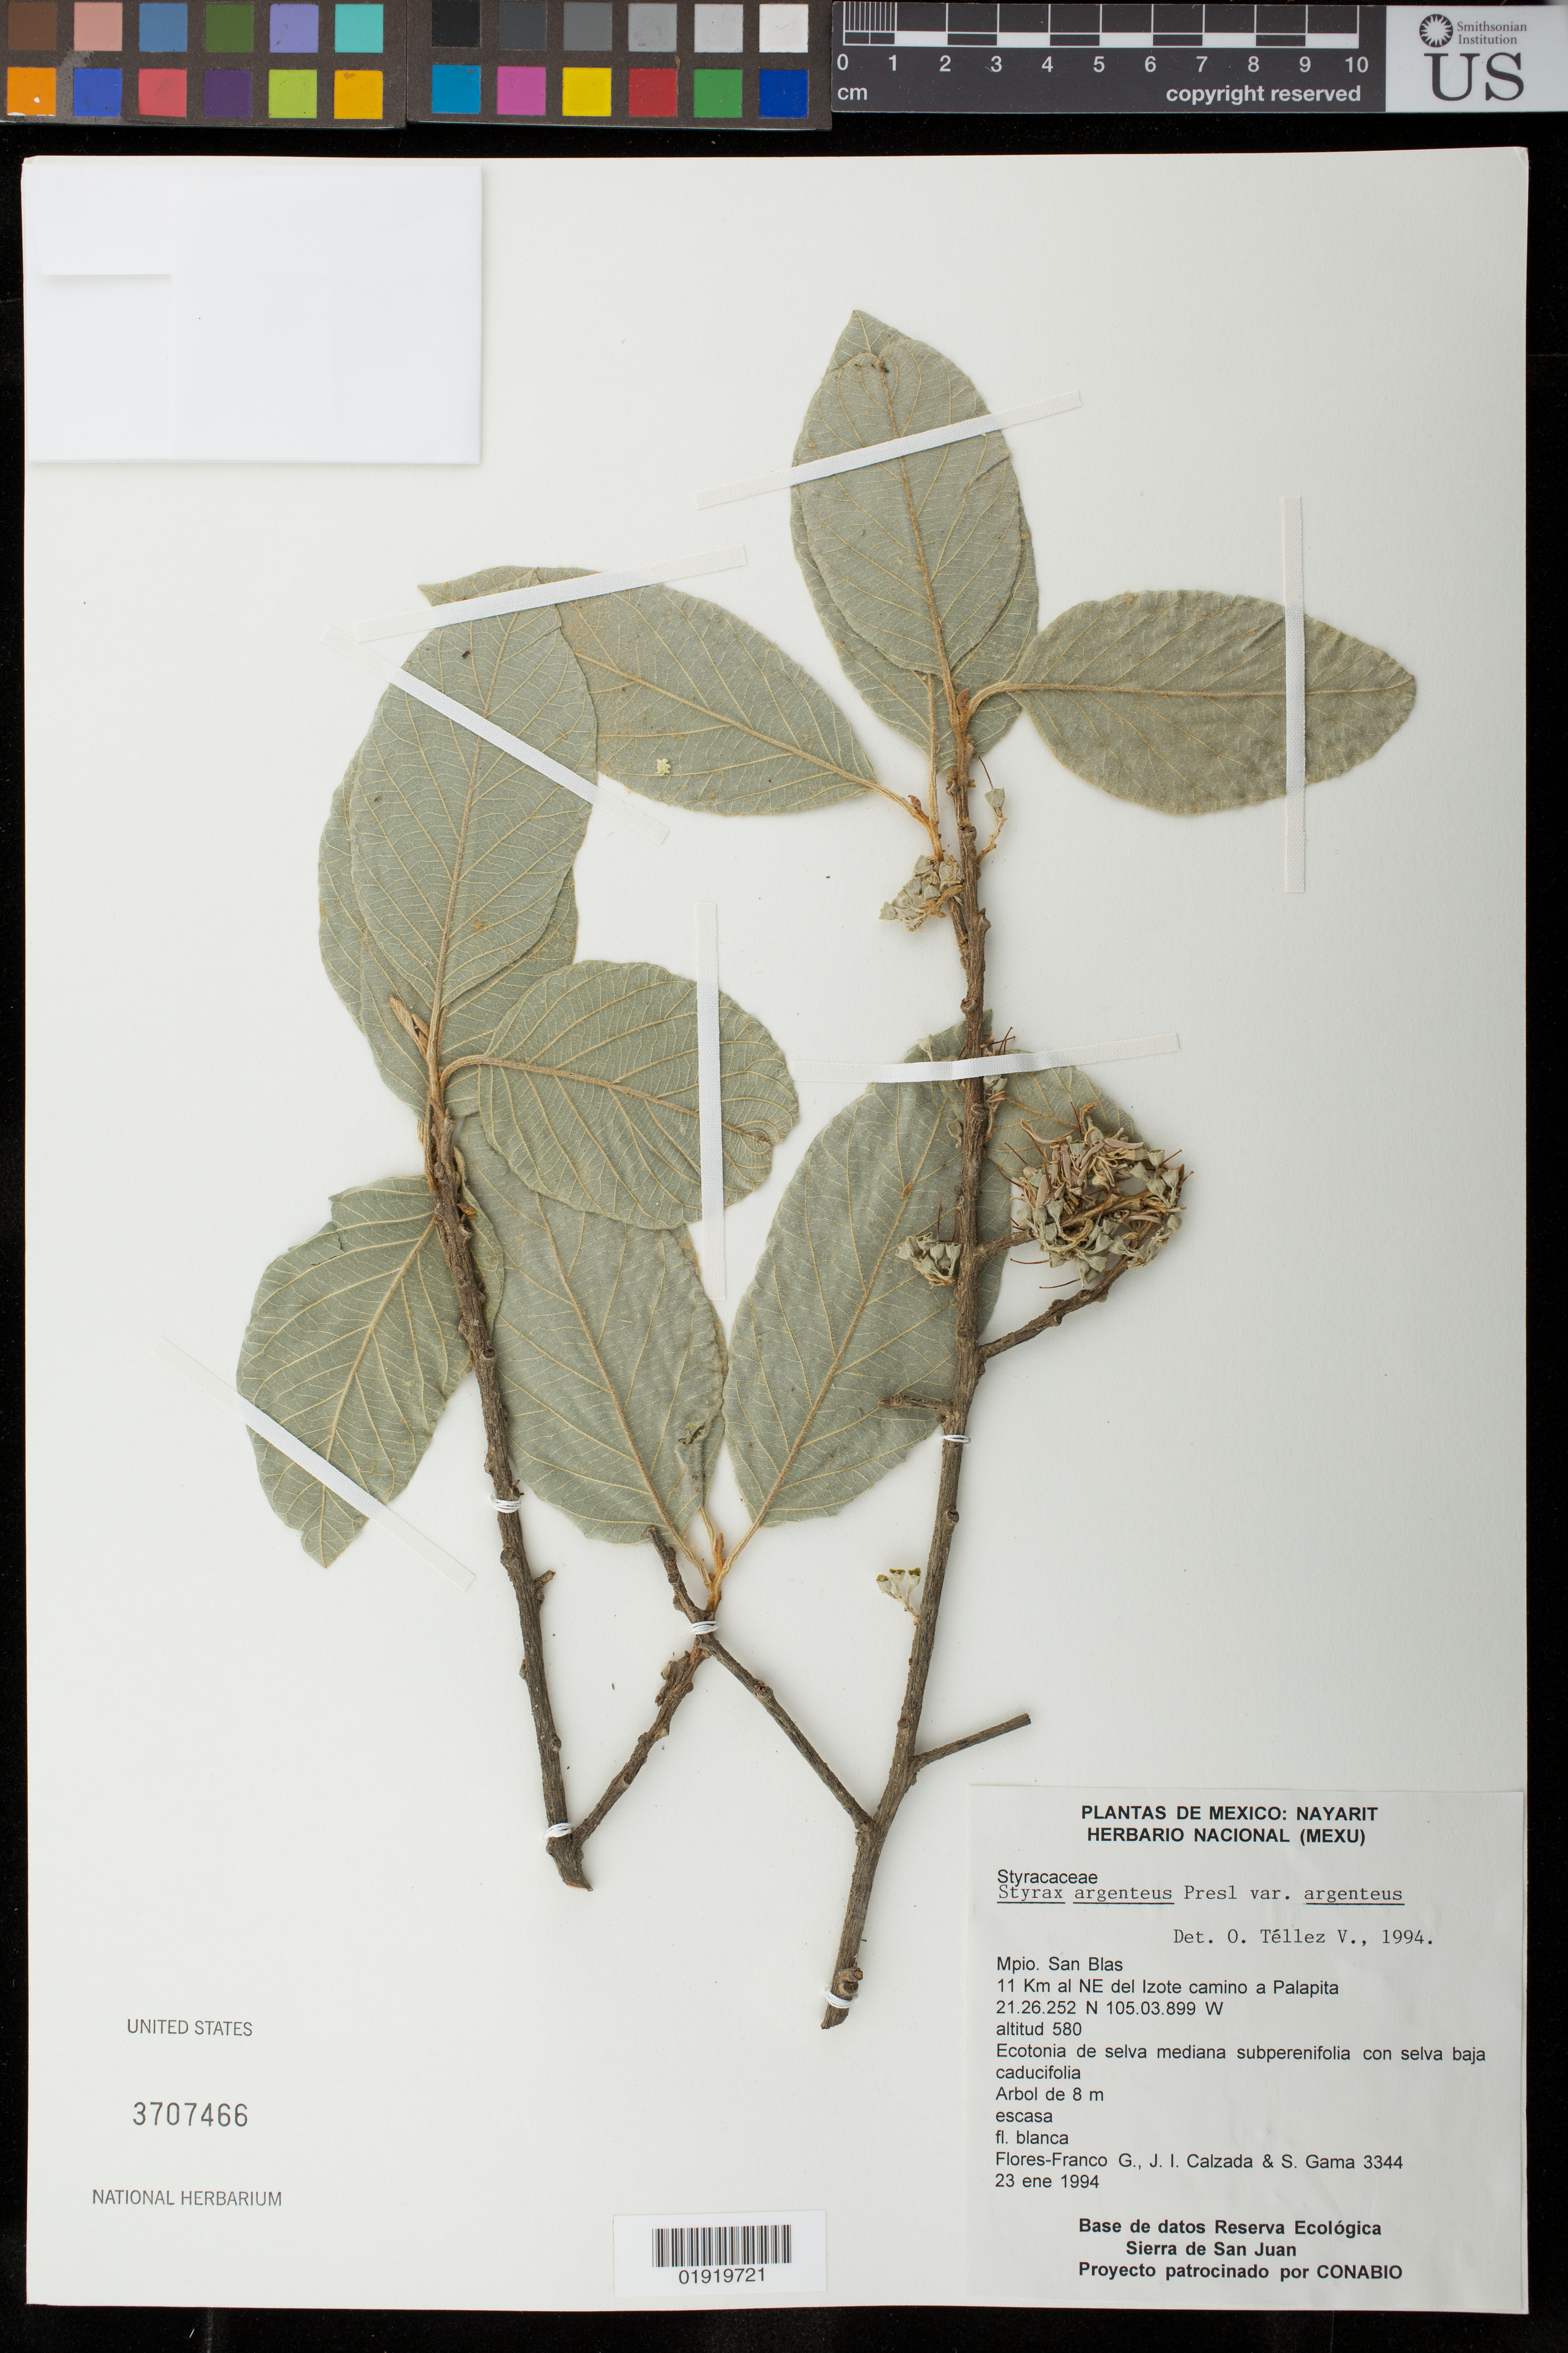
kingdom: Plantae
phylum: Tracheophyta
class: Magnoliopsida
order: Ericales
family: Styracaceae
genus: Styrax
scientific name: Styrax argenteus var. argenteus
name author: C. Presl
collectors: G. Flores F. et al.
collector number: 3344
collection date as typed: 23 ene 1994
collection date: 1994-01-23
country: Mexico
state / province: Nayarit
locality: Mpio. San Blas. 11 km al NE del Izote camino a Palapita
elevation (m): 580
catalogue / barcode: US 3707466